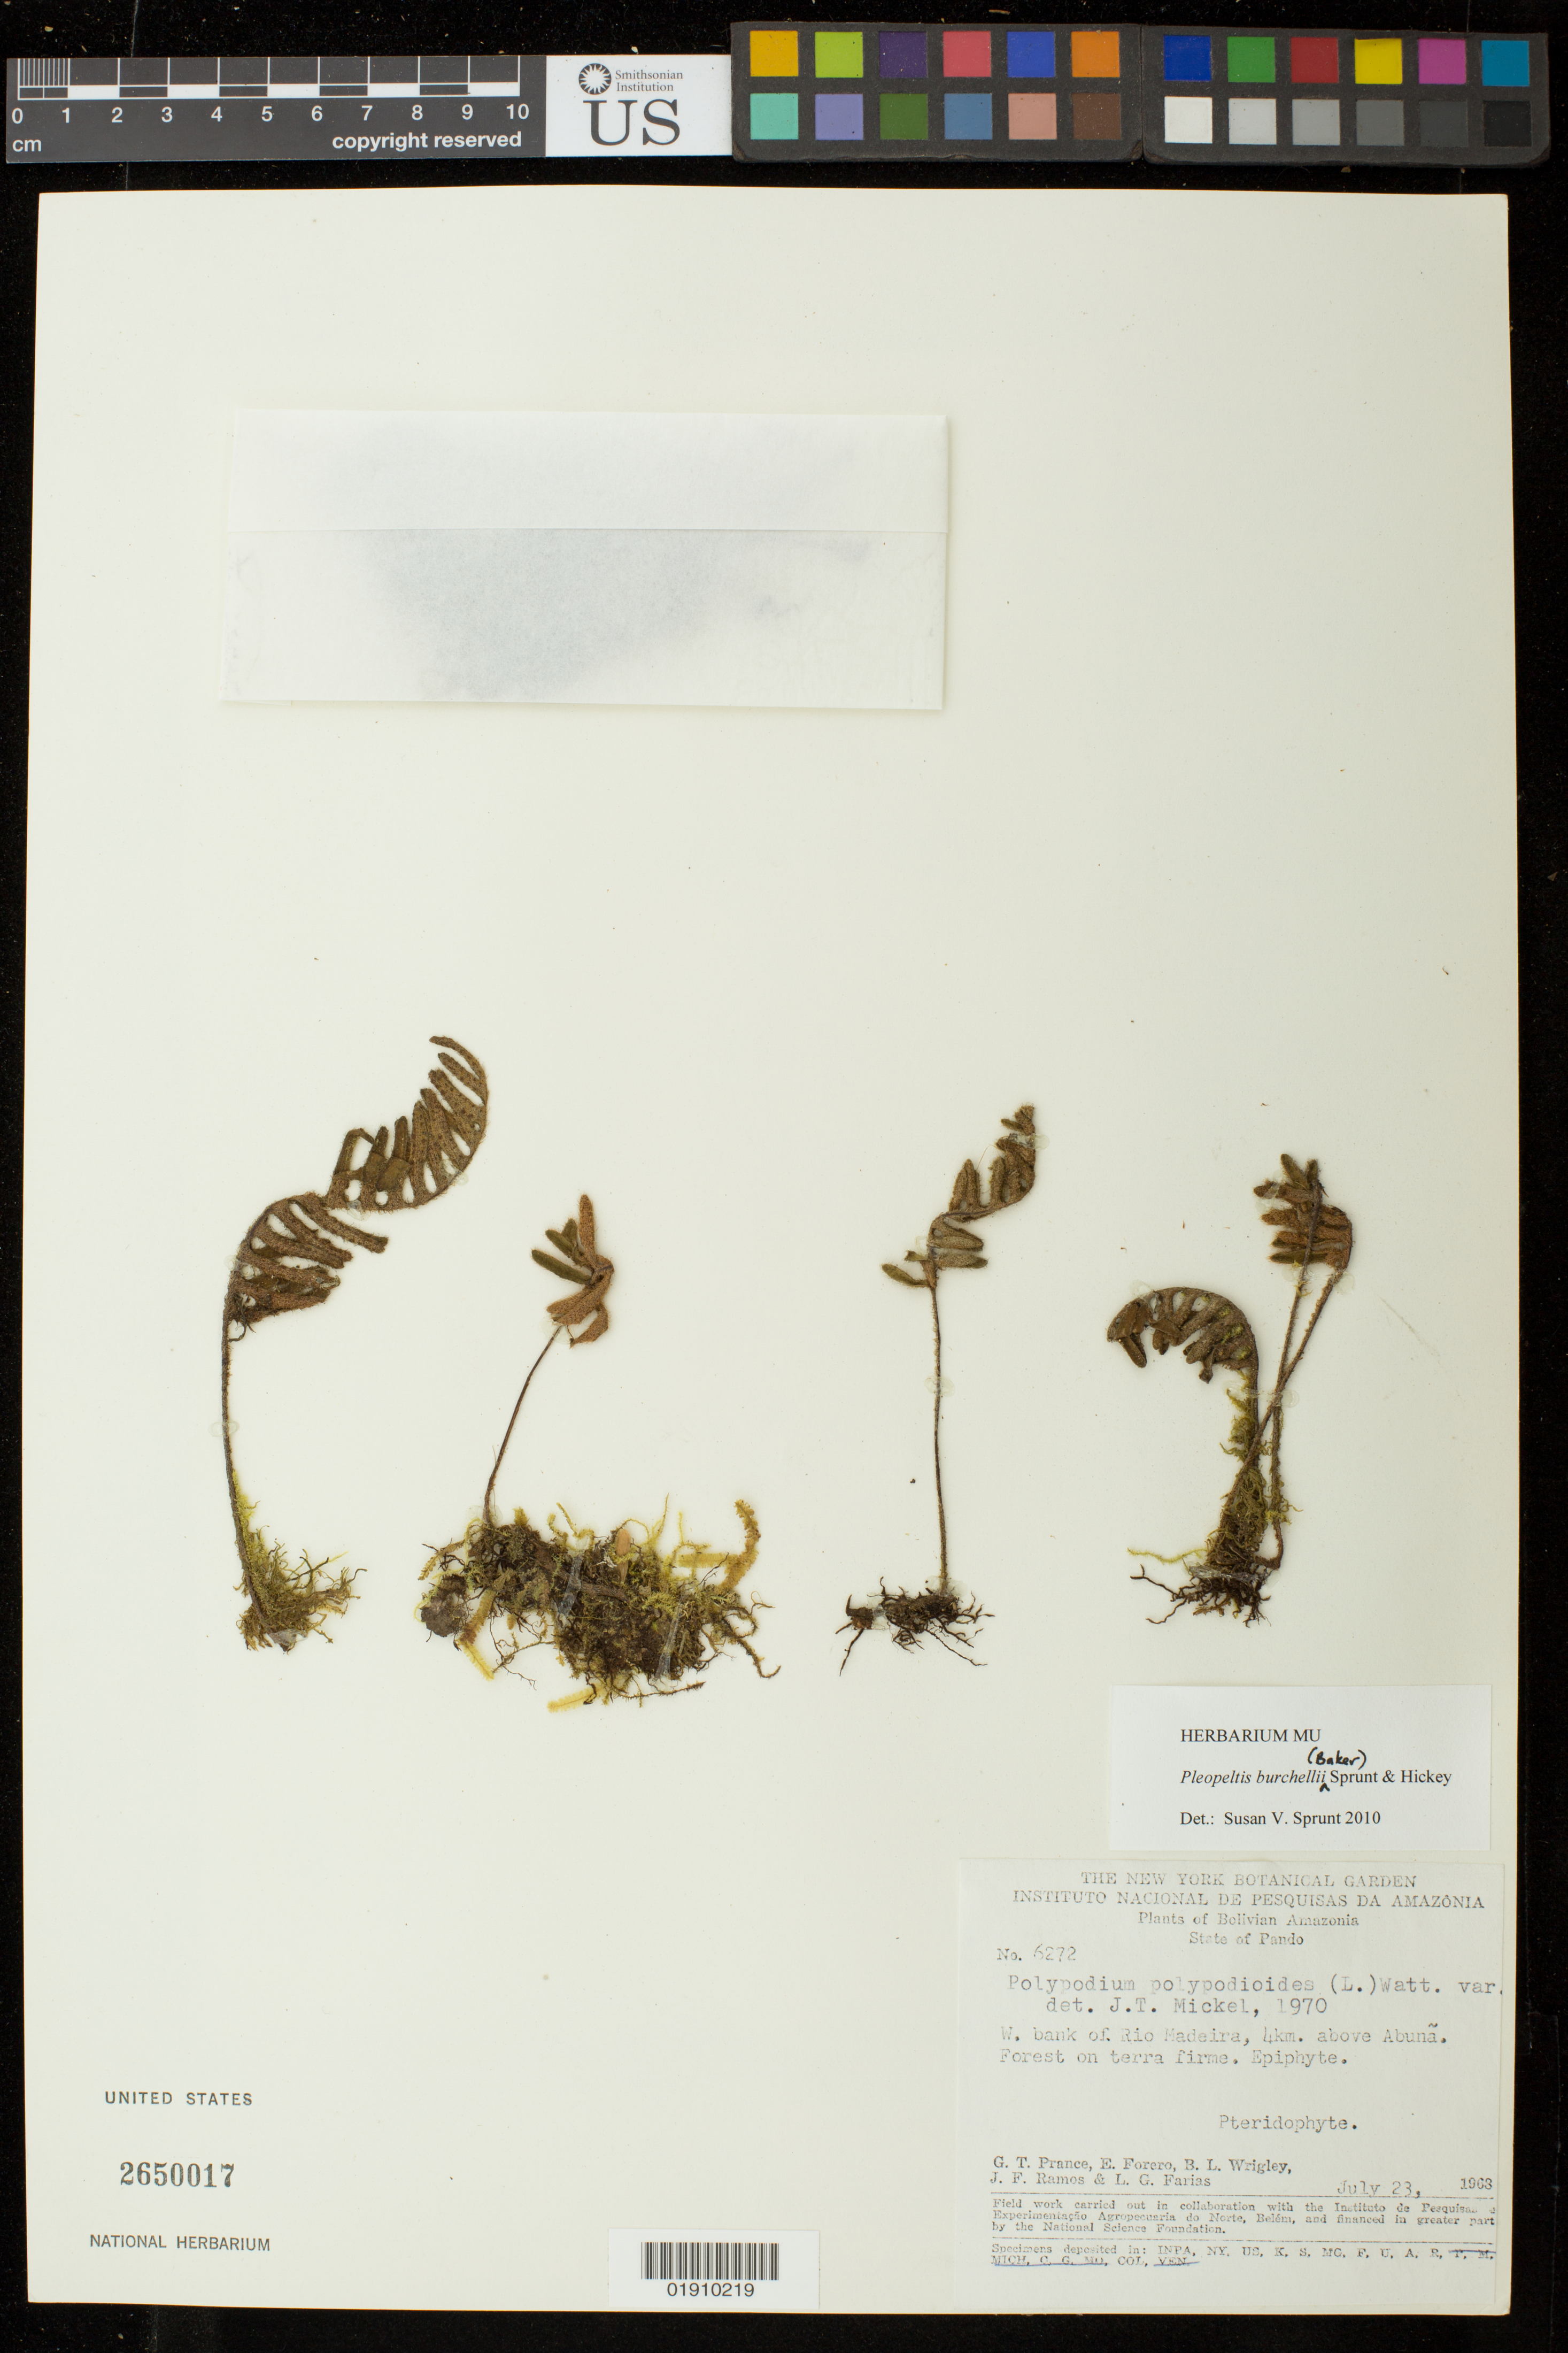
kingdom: Plantae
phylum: Tracheophyta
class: Polypodiopsida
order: Polypodiales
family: Polypodiaceae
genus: Pleopeltis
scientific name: Pleopeltis burchellii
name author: (Baker) Sprunt & Hickey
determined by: Sprunt, S. V.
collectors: G. T. Prance, E. Forero, B. L. Wrigley, J. F. Ramos & L. G. Farias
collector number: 6272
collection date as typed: July 23, 1963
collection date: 1963-07-23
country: Bolivia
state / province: Pando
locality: W. bank of Rio Madeira, 4 km. above Abuna.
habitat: Forest on terra firme.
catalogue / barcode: US 2650017